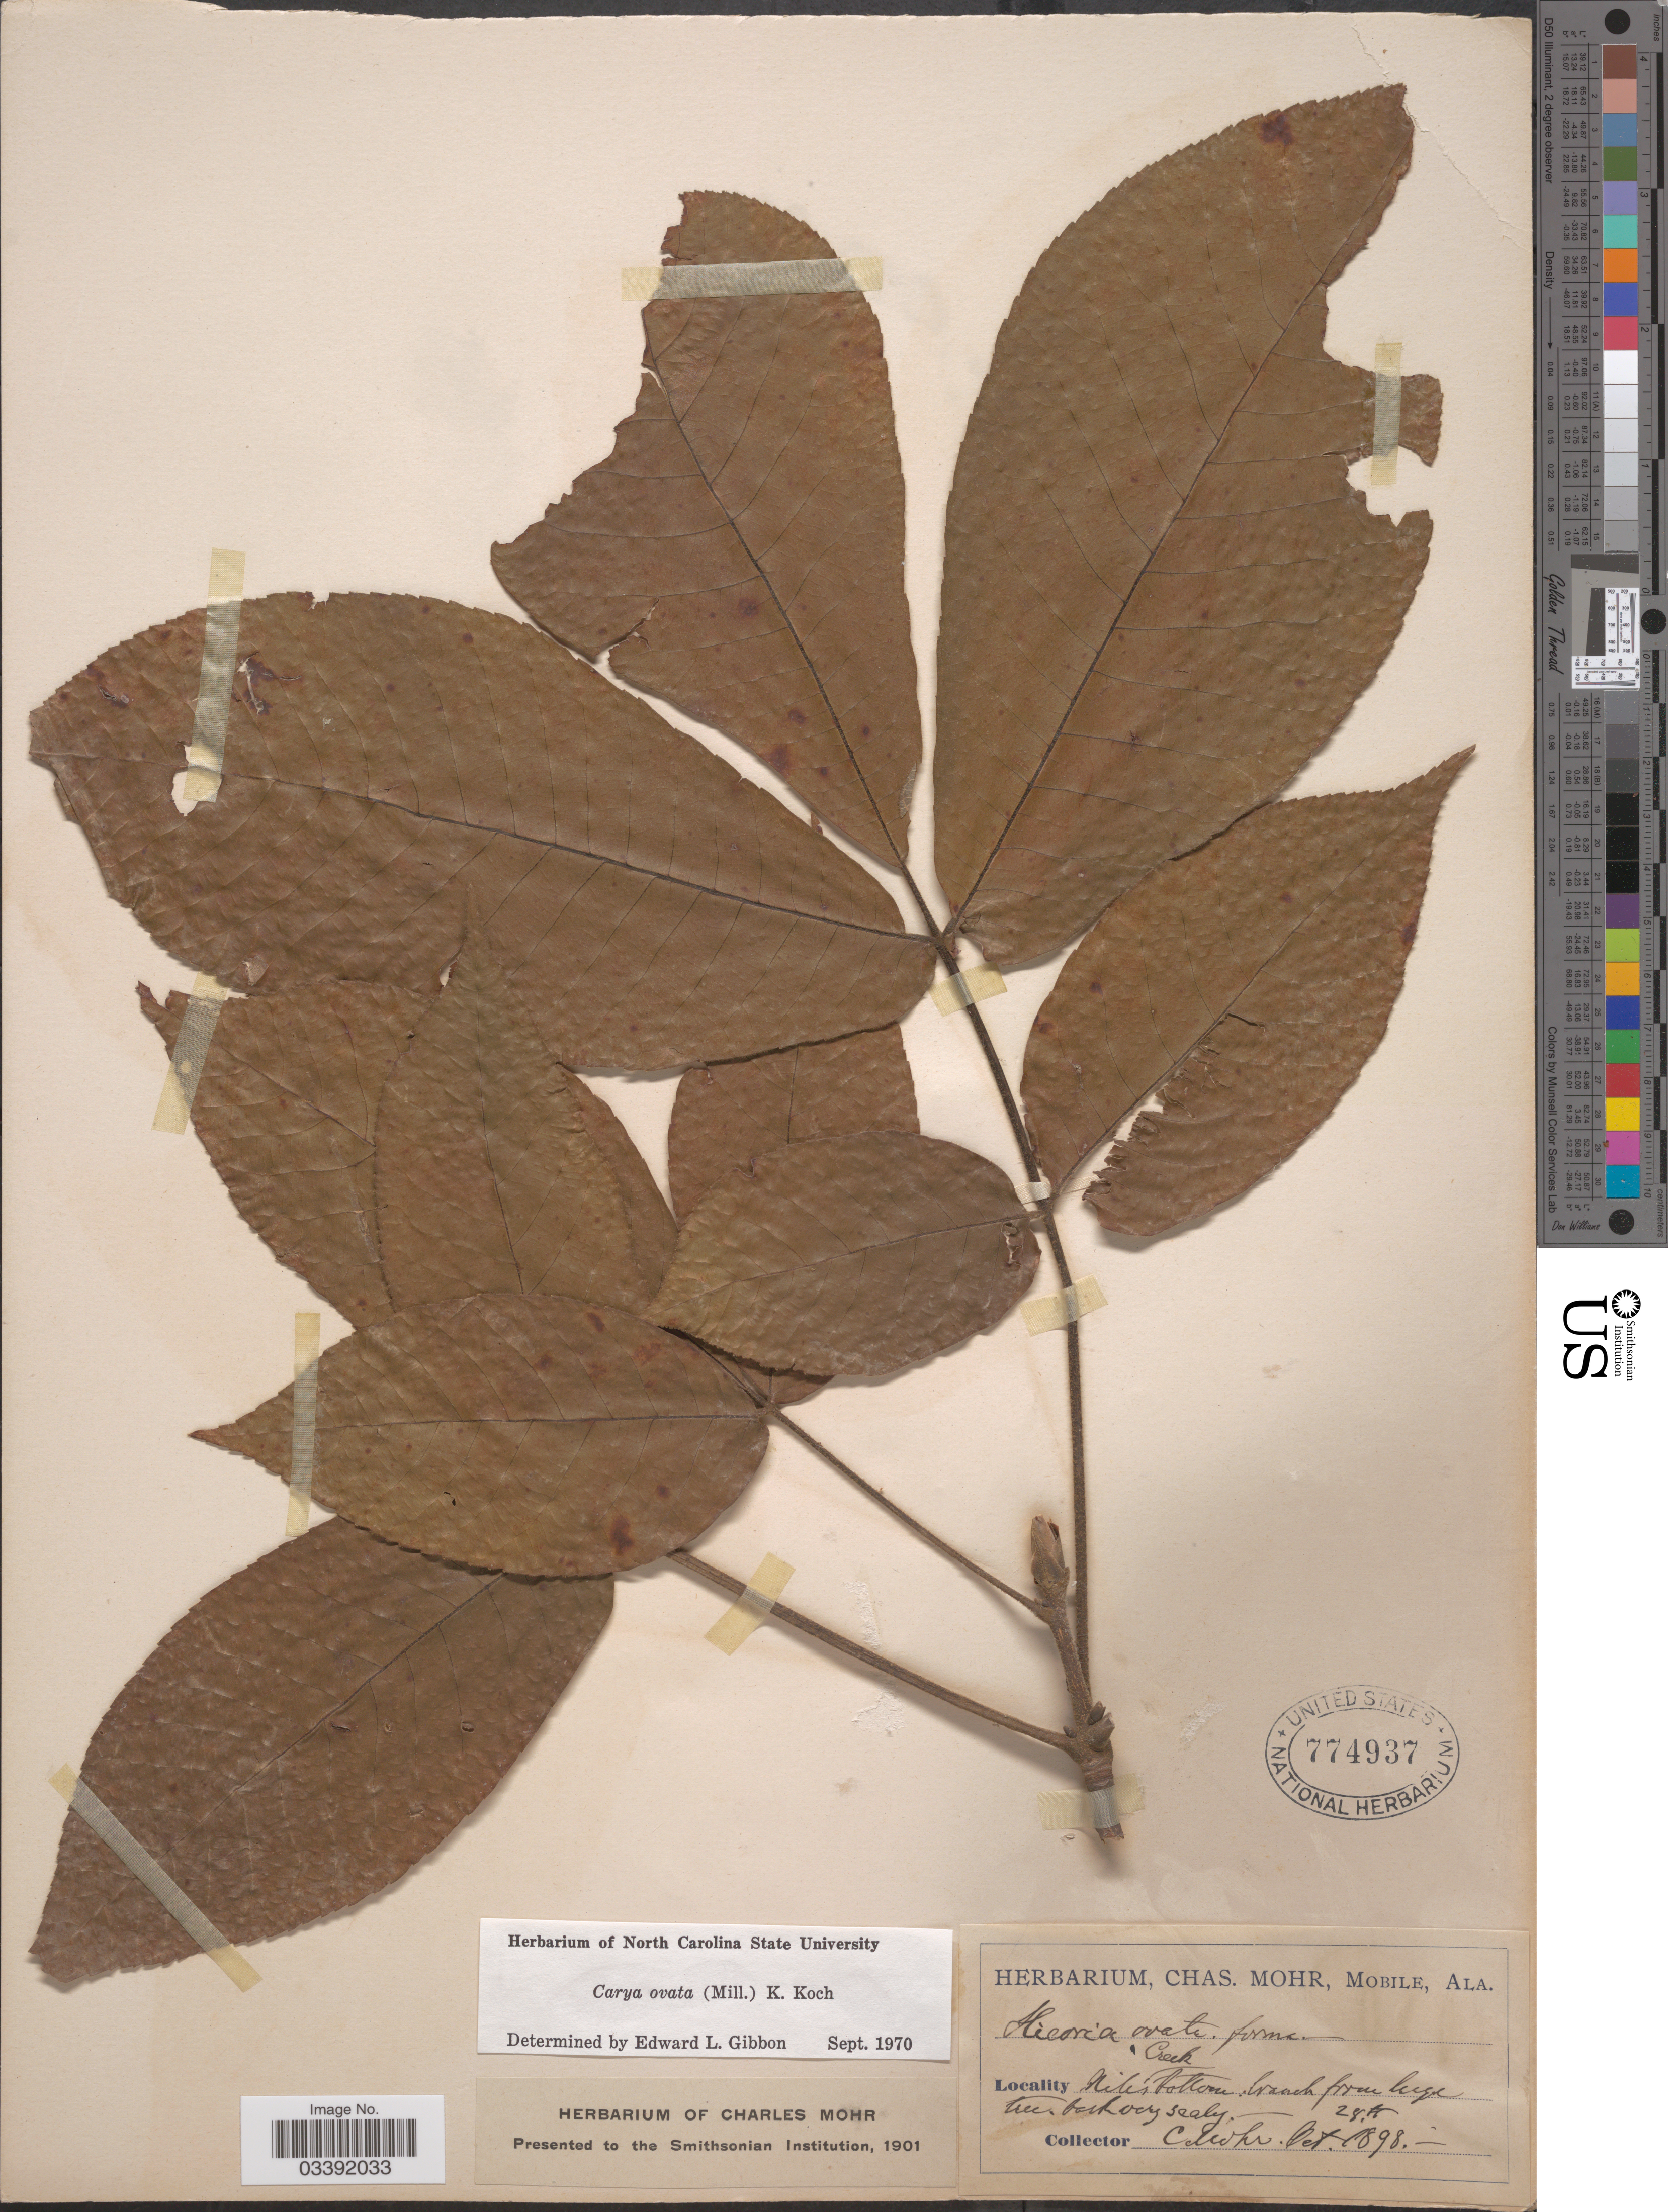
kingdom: Plantae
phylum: Tracheophyta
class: Magnoliopsida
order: Fagales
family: Juglandaceae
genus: Carya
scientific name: Carya ovata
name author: (Mill.) K. Koch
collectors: Mohr, C. T. (herbarium)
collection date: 1898-10-28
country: United States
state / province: Alabama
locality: Mile's Creek bottom.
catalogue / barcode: US 774937